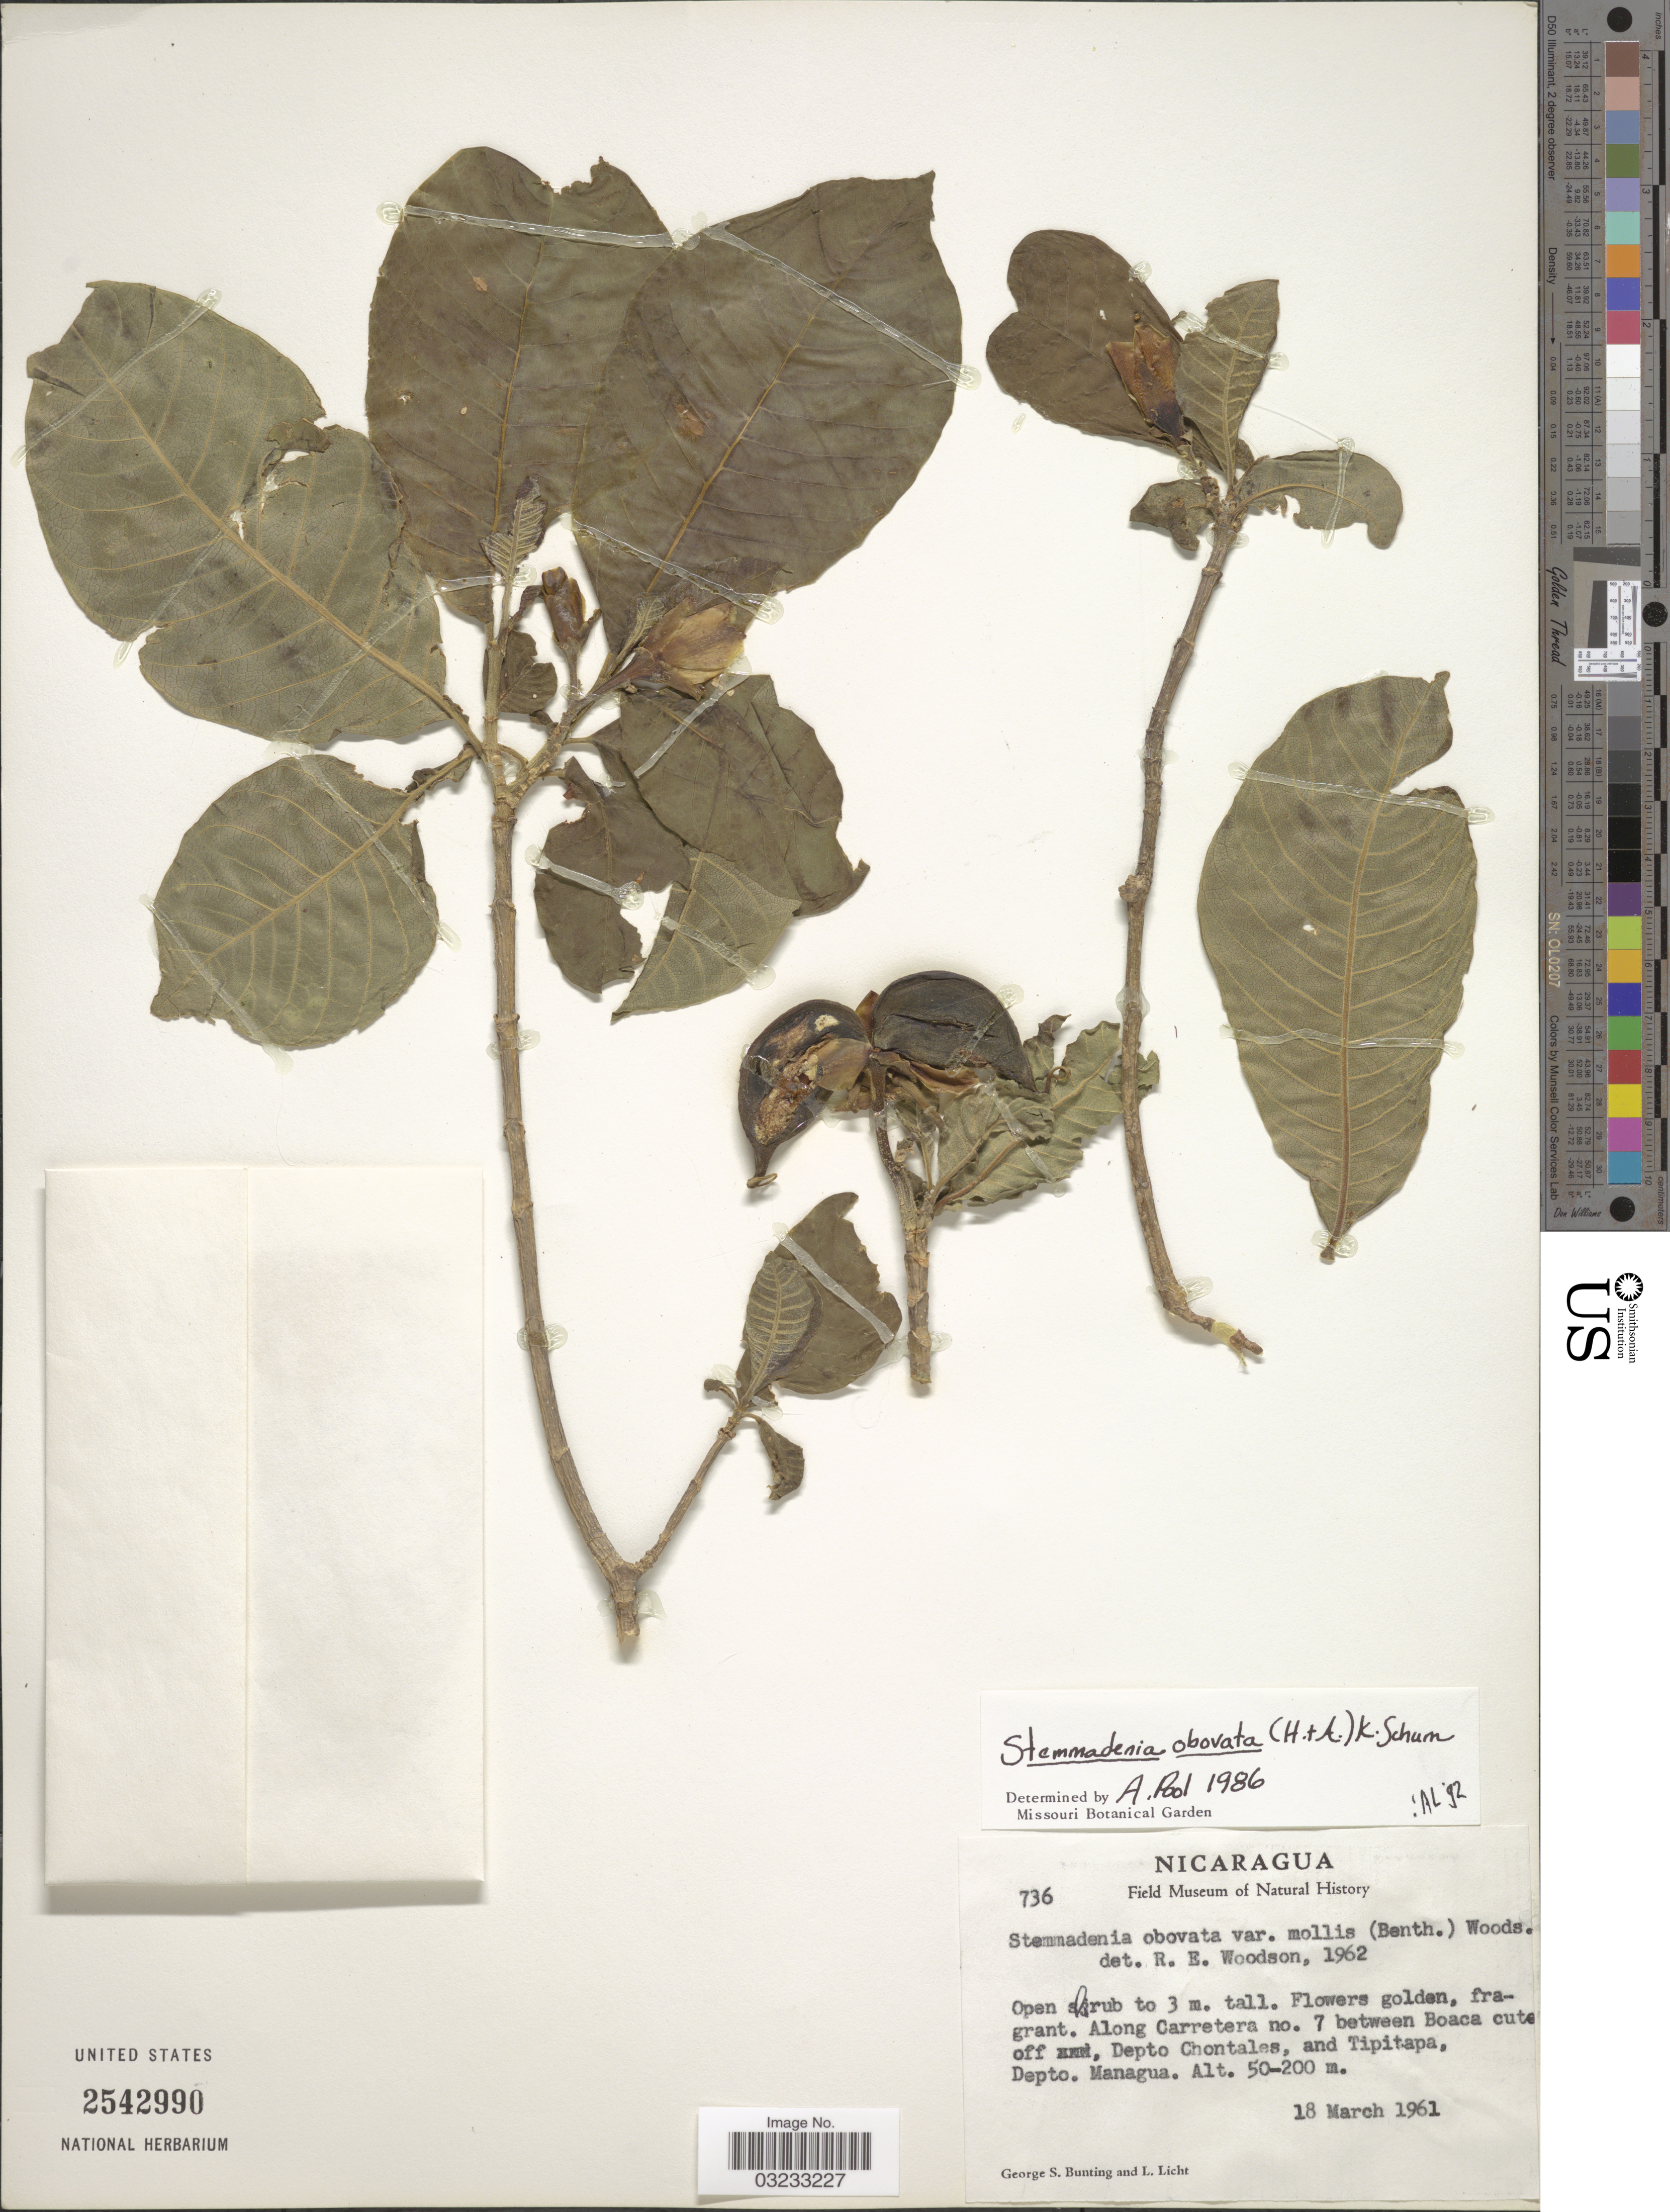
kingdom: Plantae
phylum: Tracheophyta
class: Magnoliopsida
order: Gentianales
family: Apocynaceae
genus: Stemmadenia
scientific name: Stemmadenia obovata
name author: (Hook. & Arn.) K. Schum.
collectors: G. S. Bunting & L. Licht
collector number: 736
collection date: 1961-03-18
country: Nicaragua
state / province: Managua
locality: Along Carretera no. 7 between Boca cut off, Depto Chontales, and Tipitapa. Depto. Managua.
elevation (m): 50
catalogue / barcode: US 2542990